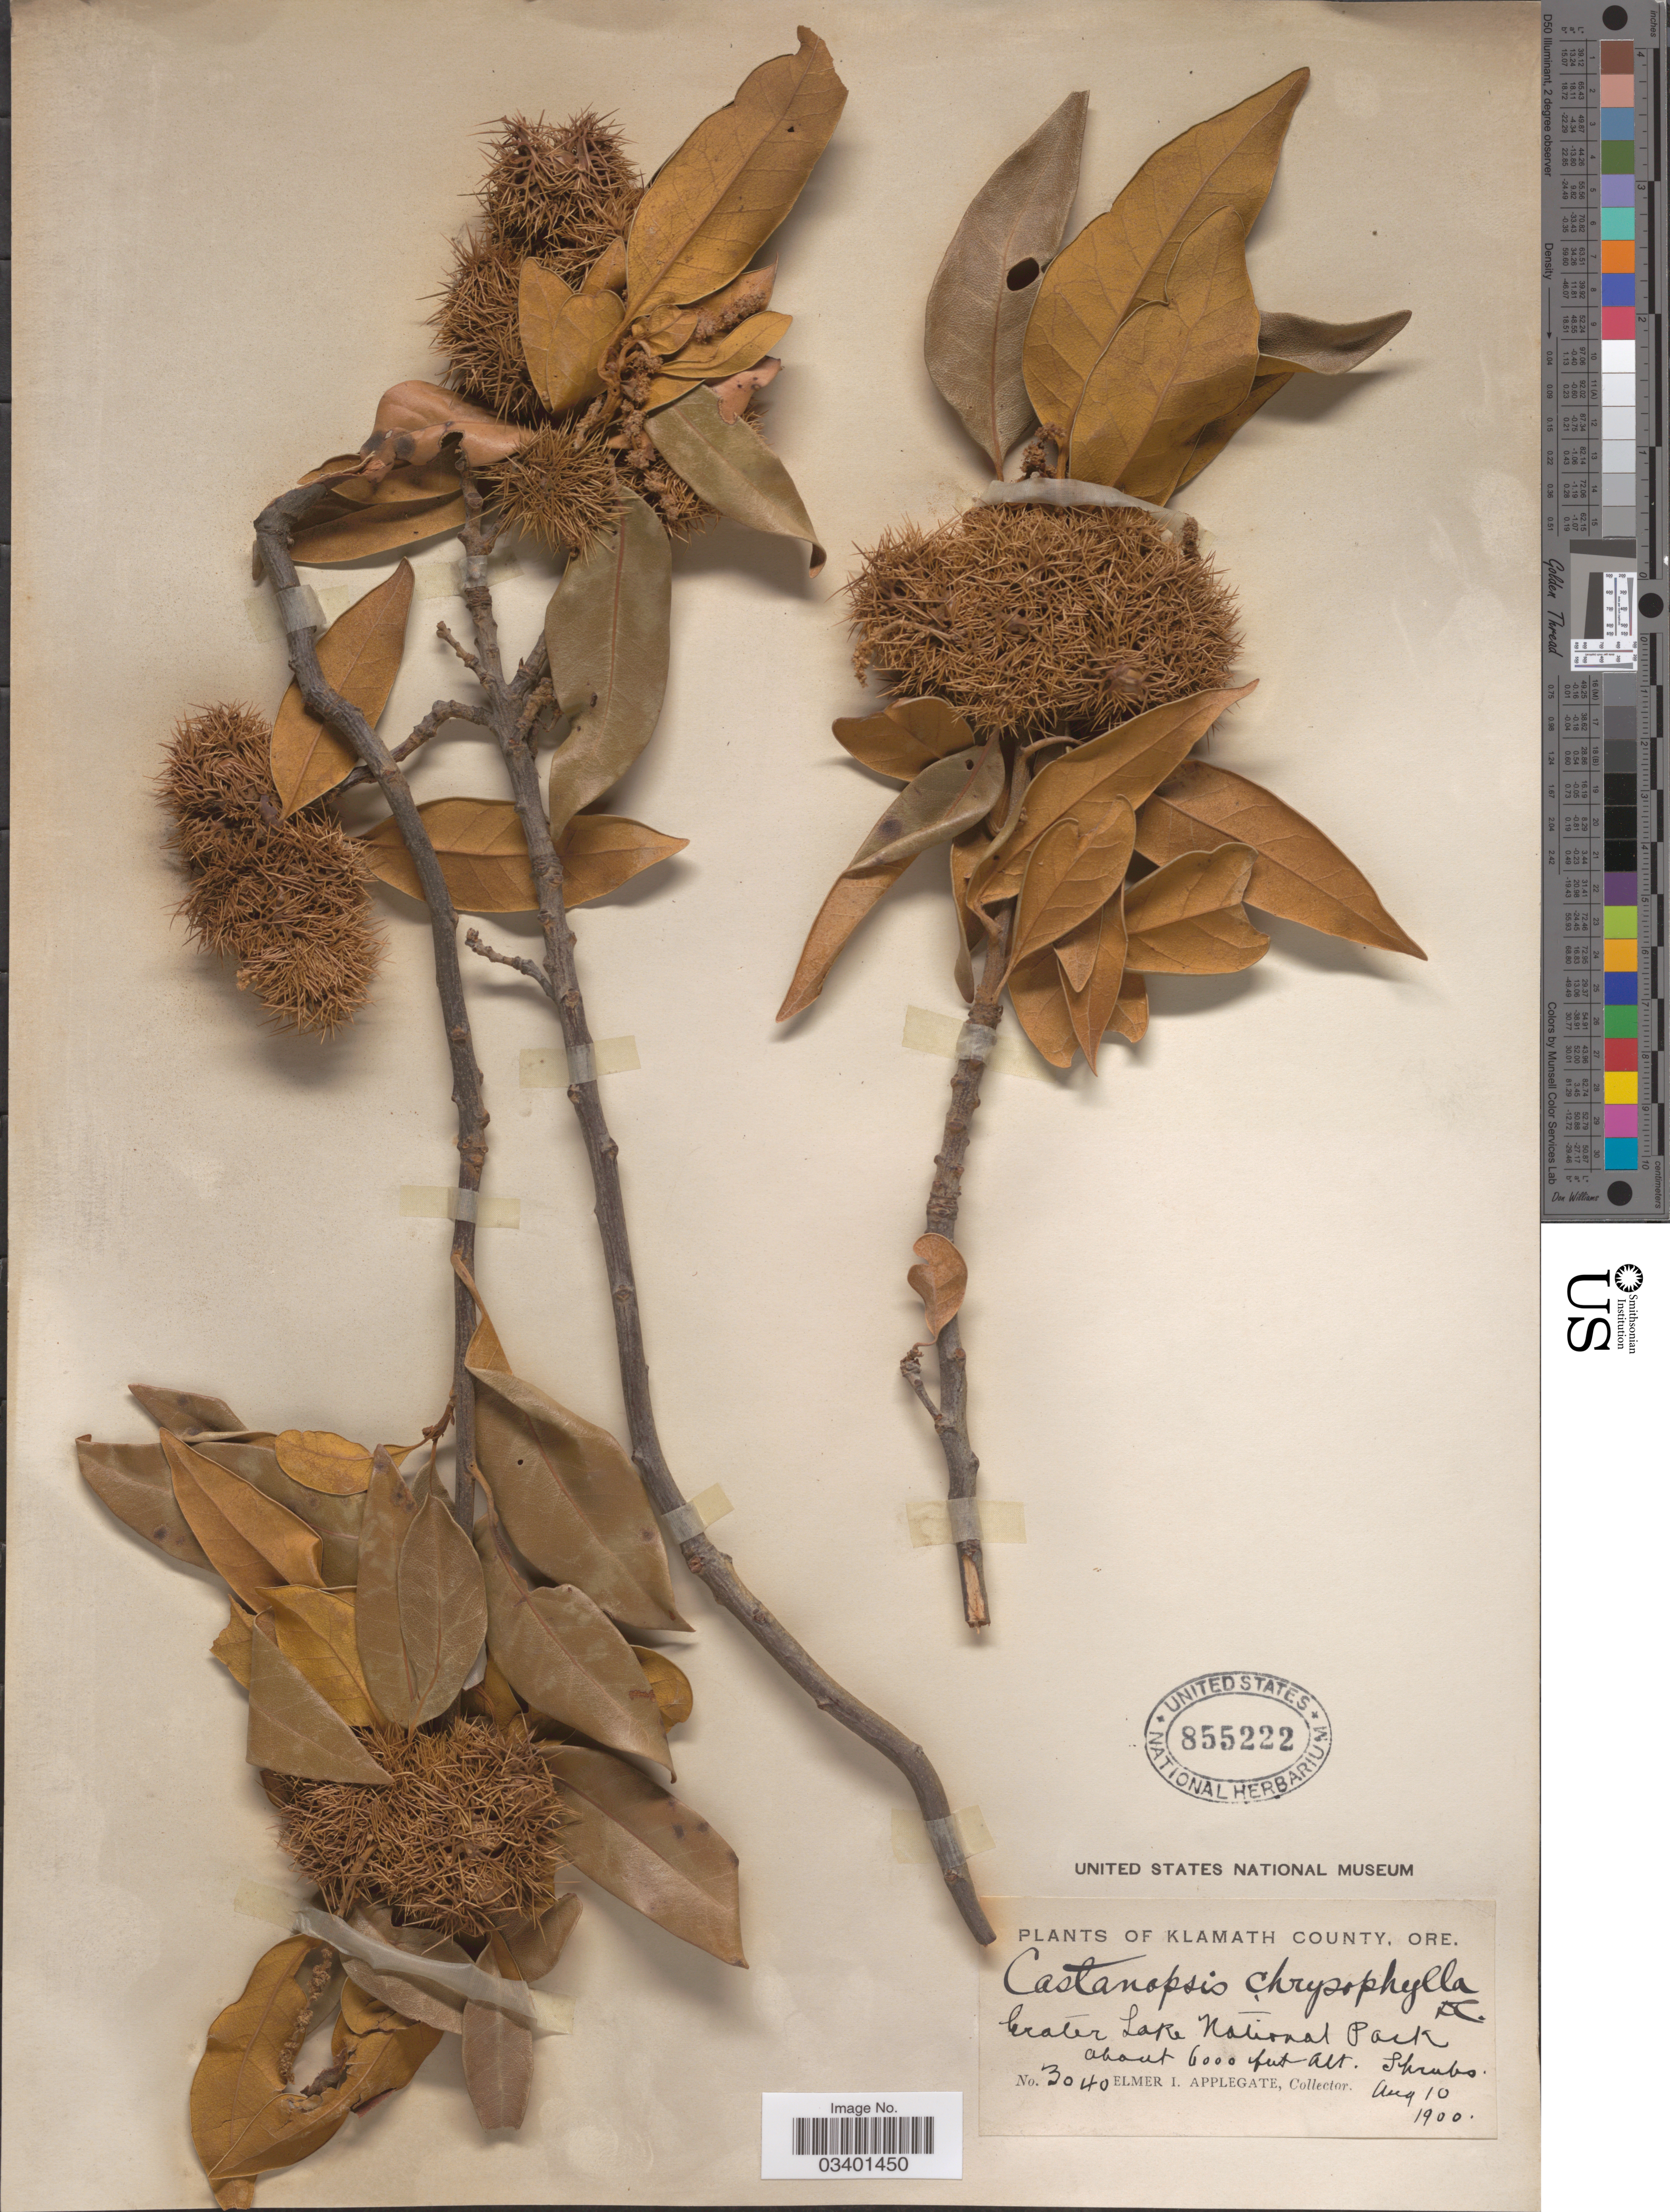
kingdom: Plantae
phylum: Tracheophyta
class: Magnoliopsida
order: Fagales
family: Fagaceae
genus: Chrysolepis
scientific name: Chrysolepis chrysophylla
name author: (Douglas ex Hook.) Hjelmq.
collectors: E. I. Applegate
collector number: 3040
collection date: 1900-08-10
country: United States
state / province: Oregon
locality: Klamath County. Crater Lake National Park.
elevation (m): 1829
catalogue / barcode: US 855222